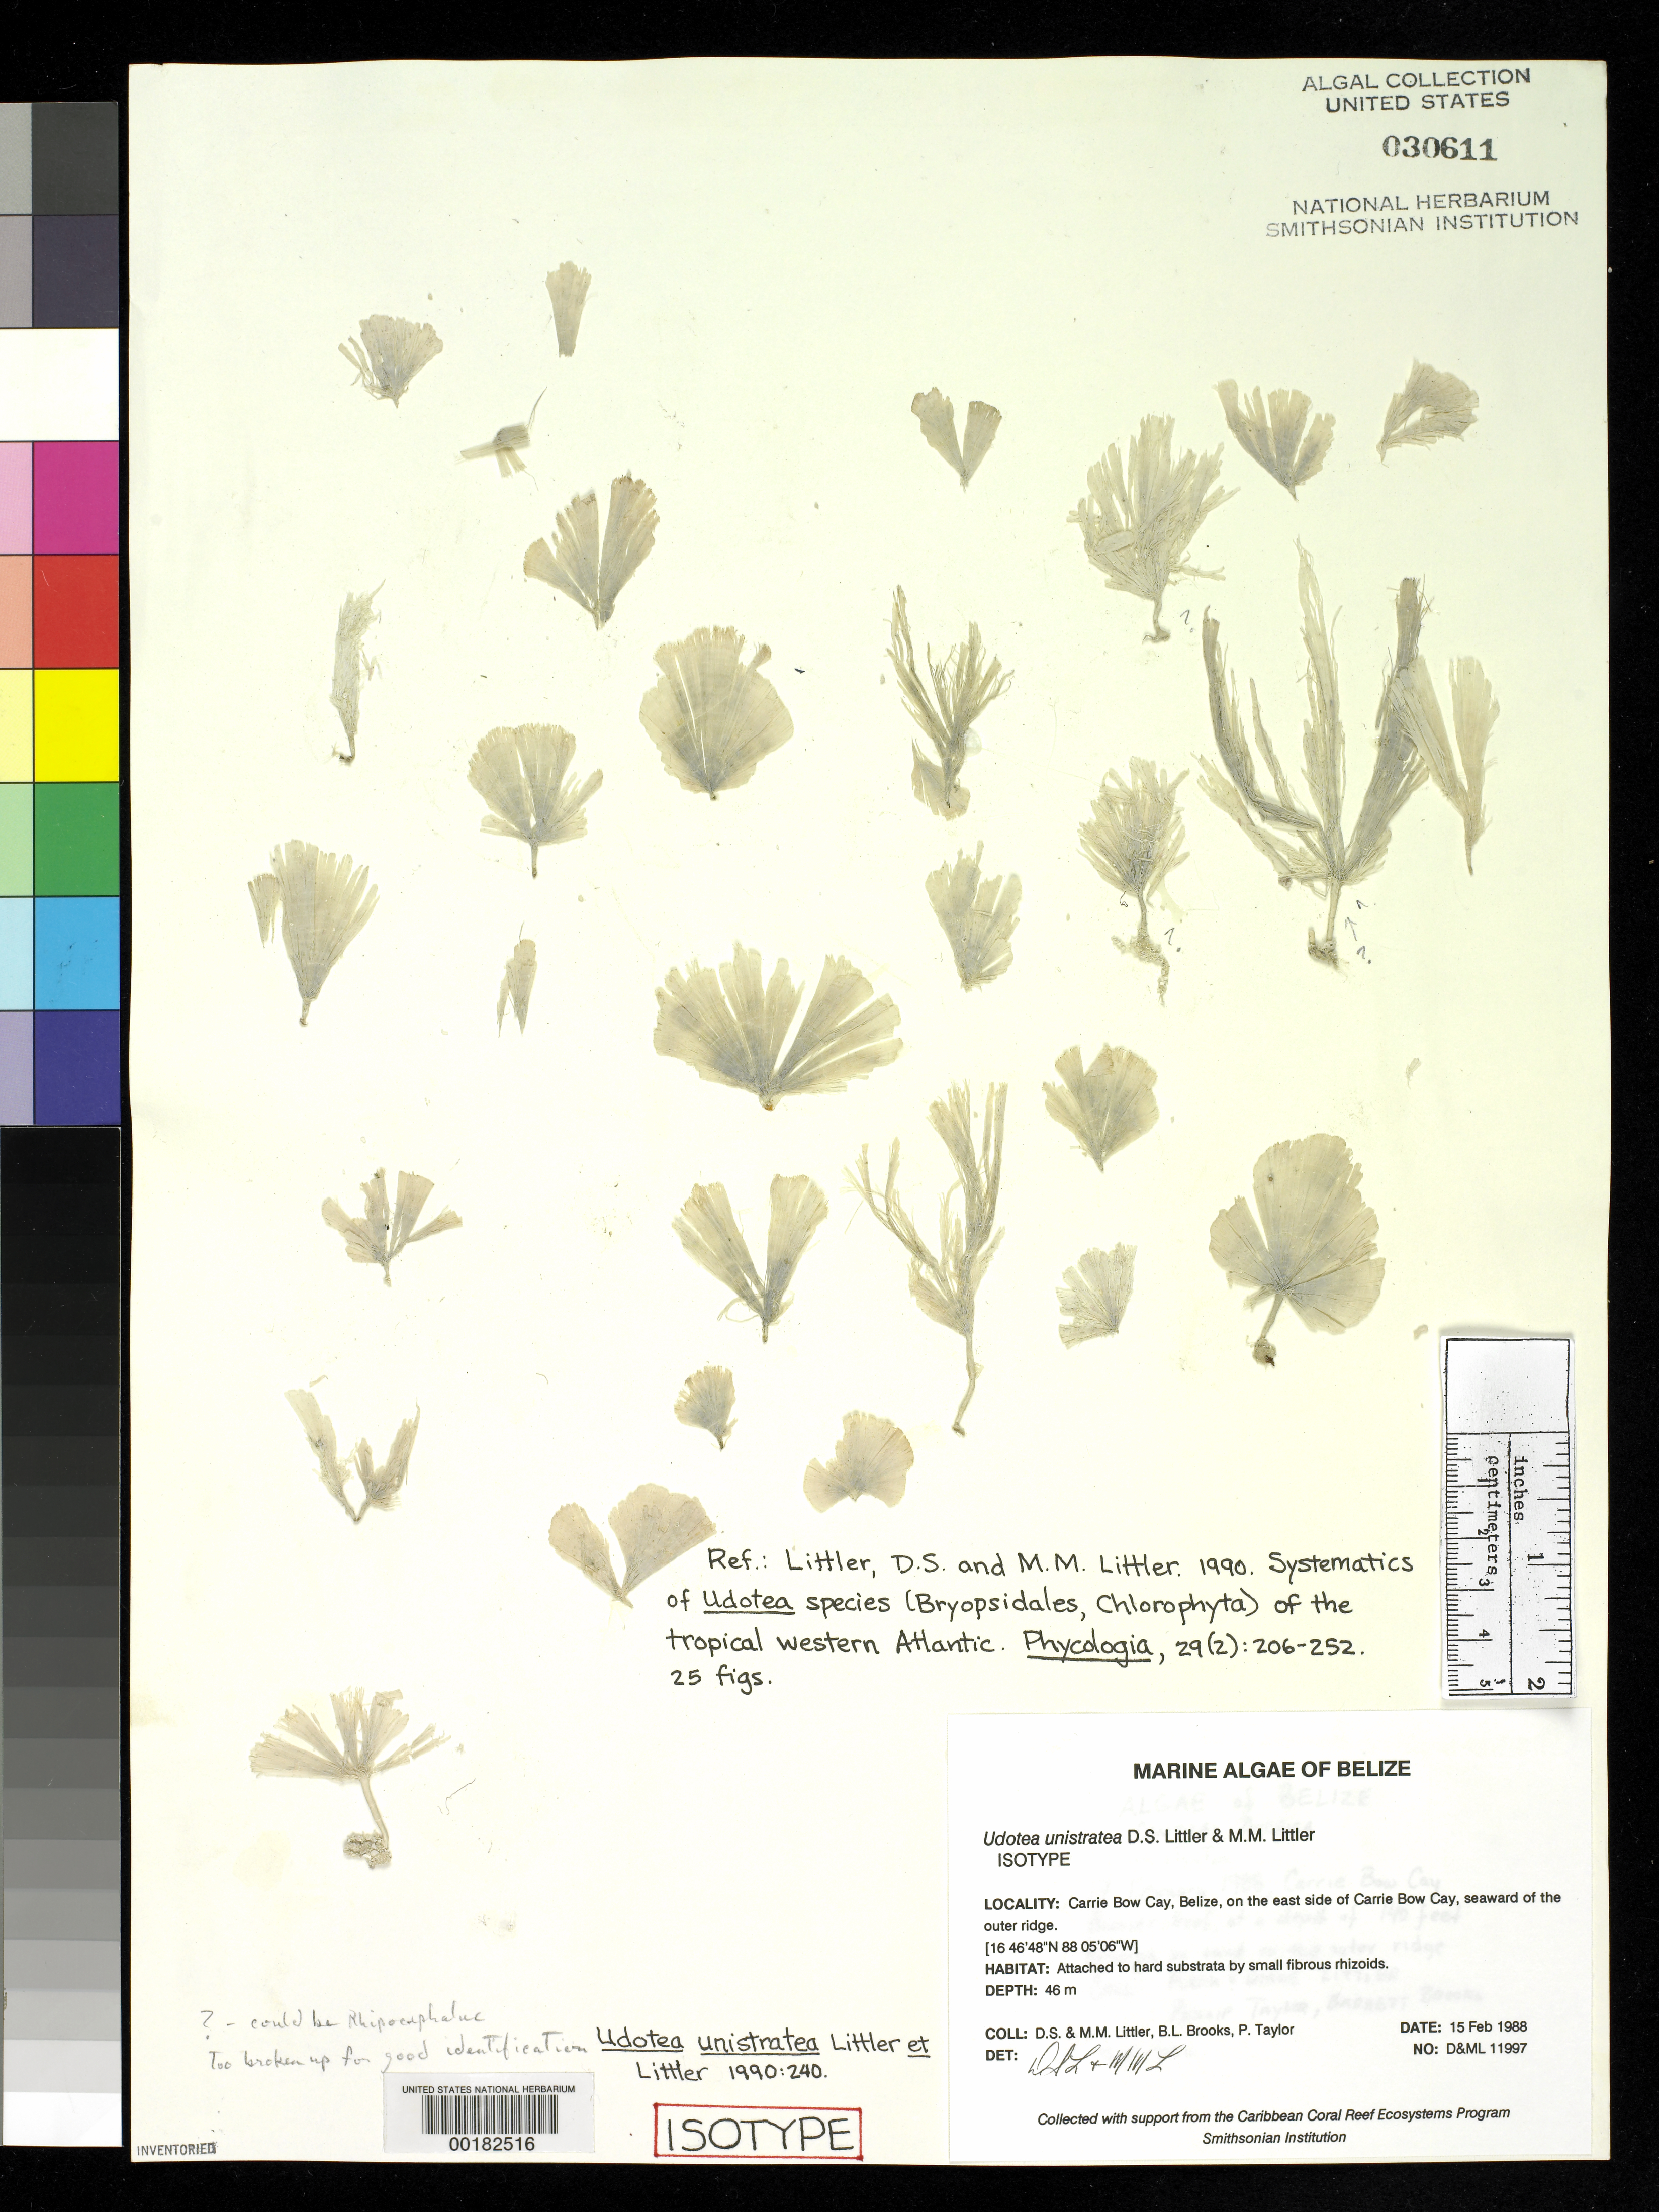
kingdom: Plantae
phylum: Chlorophyta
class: Ulvophyceae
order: Bryopsidales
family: Udoteaceae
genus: Udotea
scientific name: Udotea unistratea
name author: D.S. Littler & Littler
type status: Isotype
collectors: D. S. Littler, M. M. Littler, B. Brooks & P. R. Taylor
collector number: D&ML 11997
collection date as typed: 15 Feb 1988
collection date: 1988-02-15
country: Belize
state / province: Stann Creek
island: Carrie Bow Cay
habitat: On hard substrata.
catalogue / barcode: US 30611